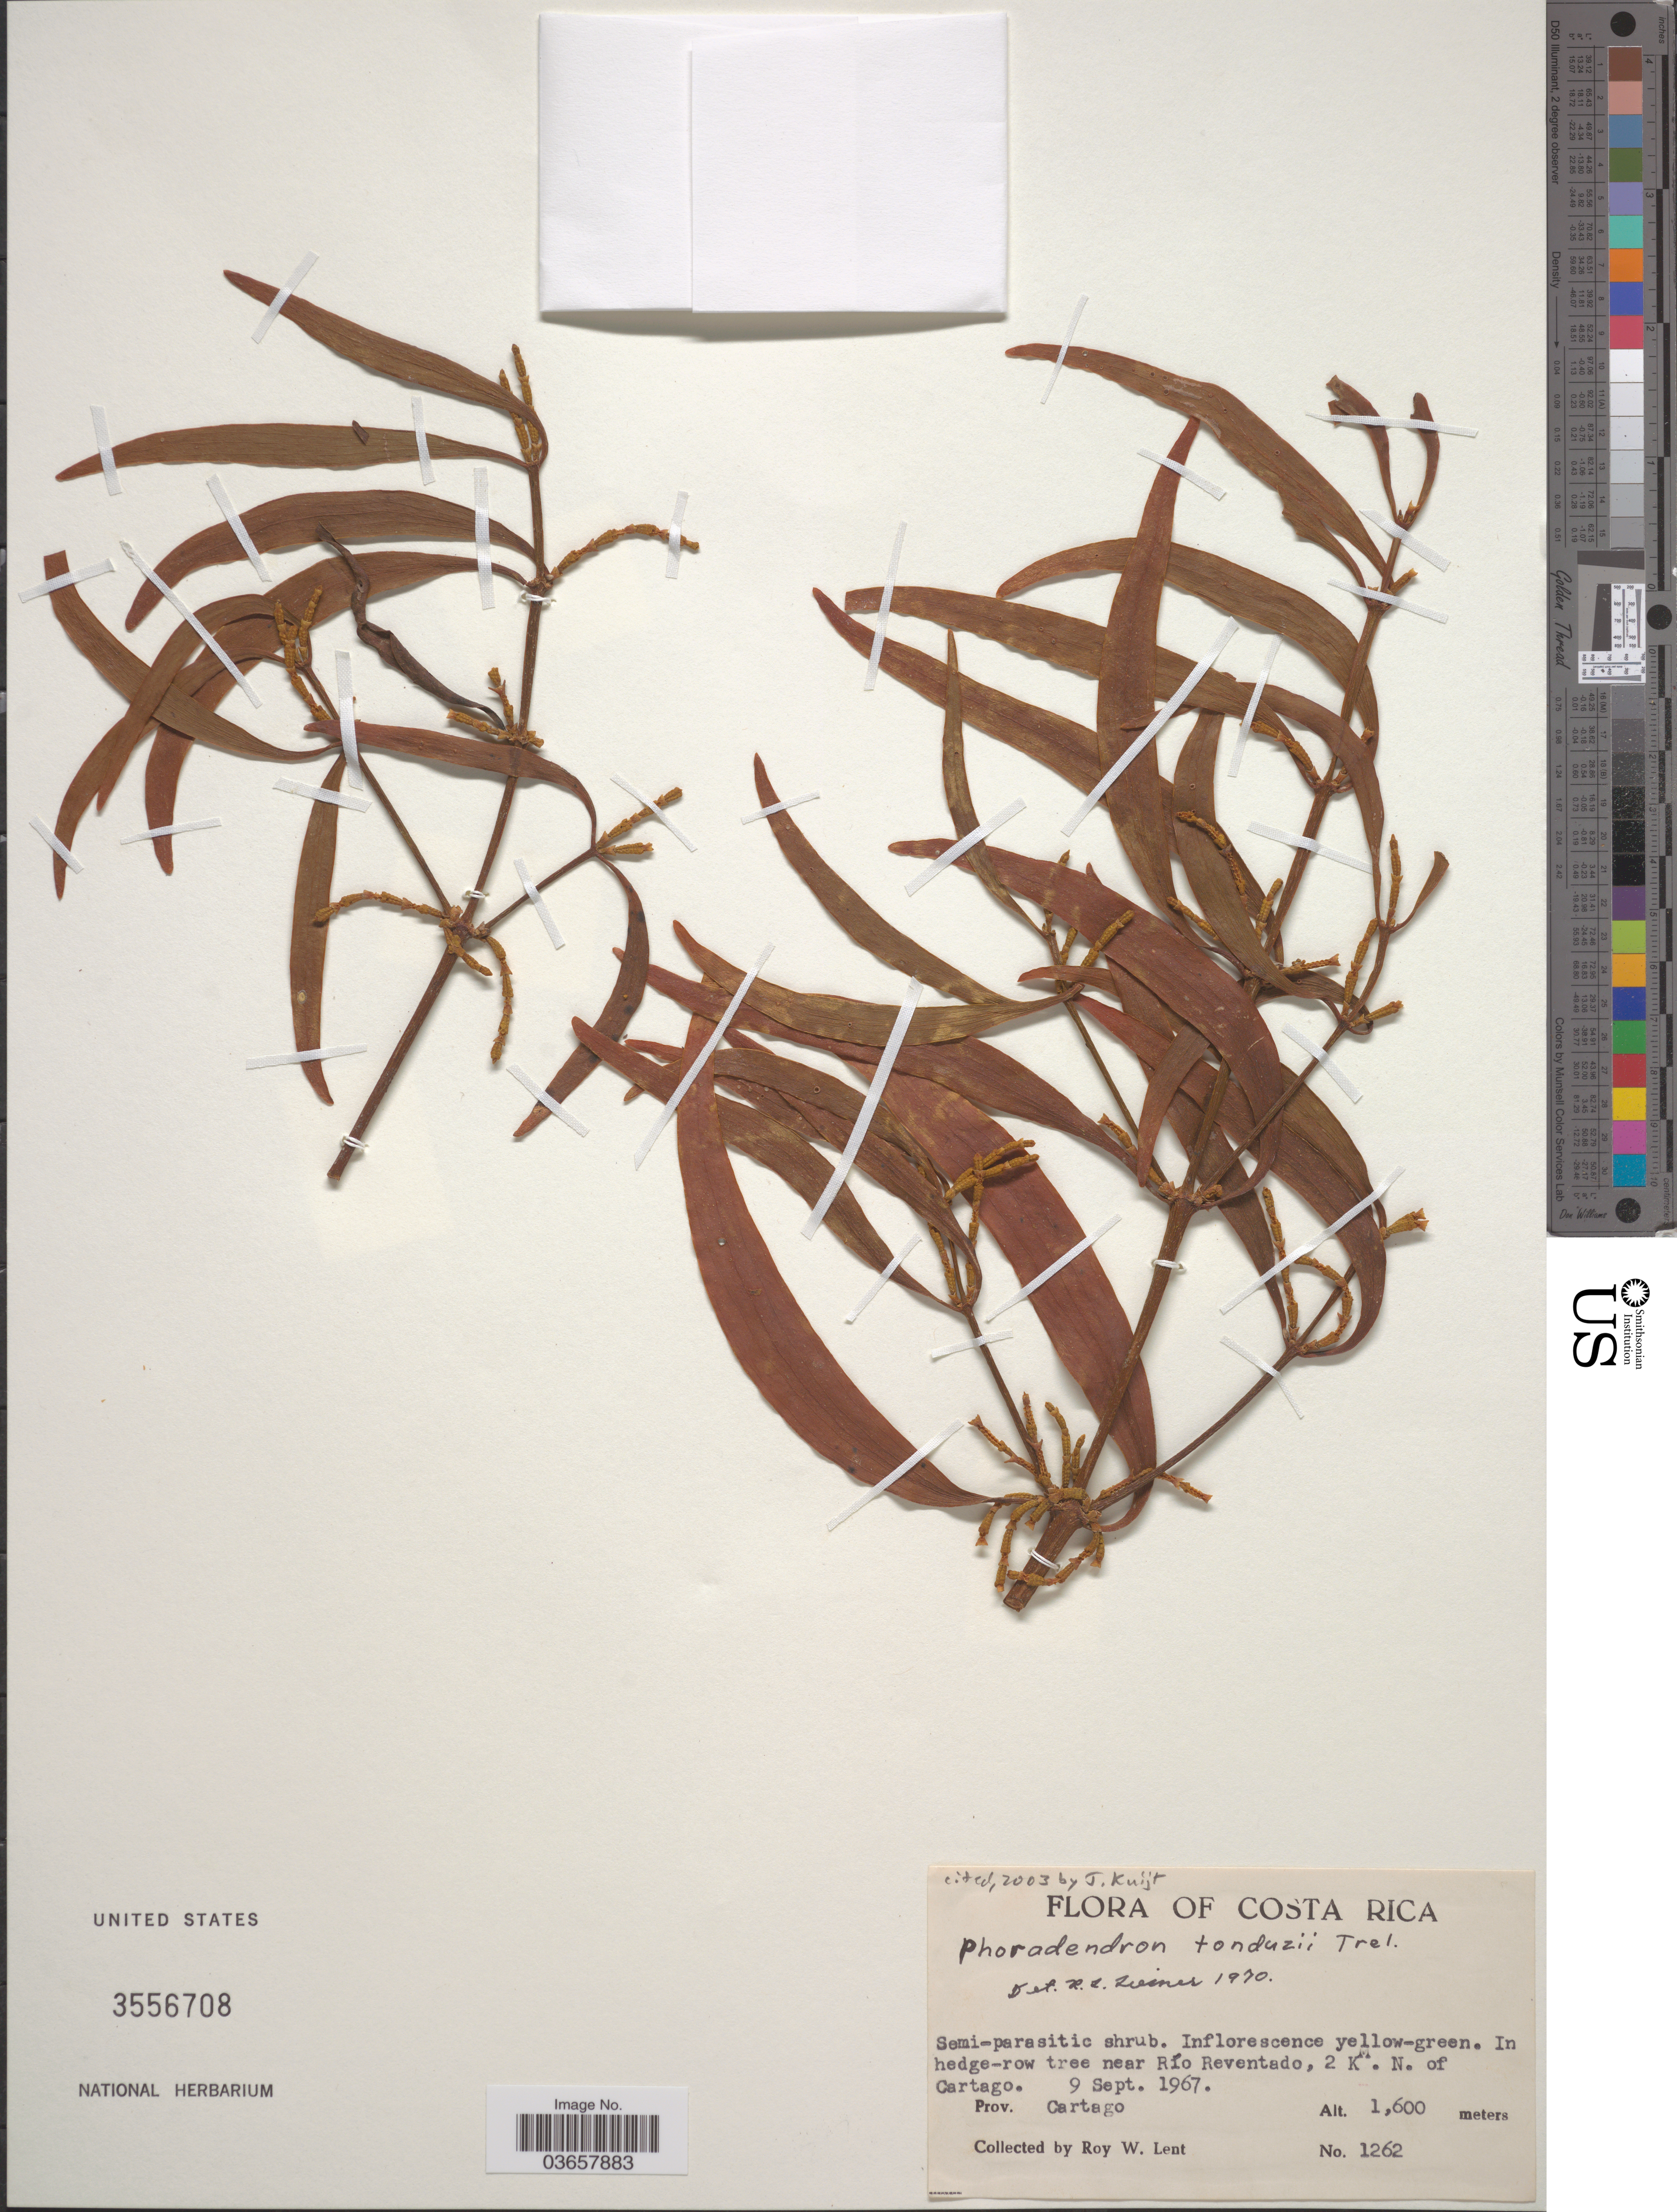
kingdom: Plantae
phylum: Tracheophyta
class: Magnoliopsida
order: Santalales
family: Viscaceae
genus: Phoradendron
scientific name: Phoradendron tonduzii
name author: Trel.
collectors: R. W. Lent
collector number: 1262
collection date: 1967-09-09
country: Costa Rica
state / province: Cartago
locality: In hedge-row tree near Río Reventado, 2 km. N. of Cartago.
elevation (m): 1600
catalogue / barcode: US 3556708